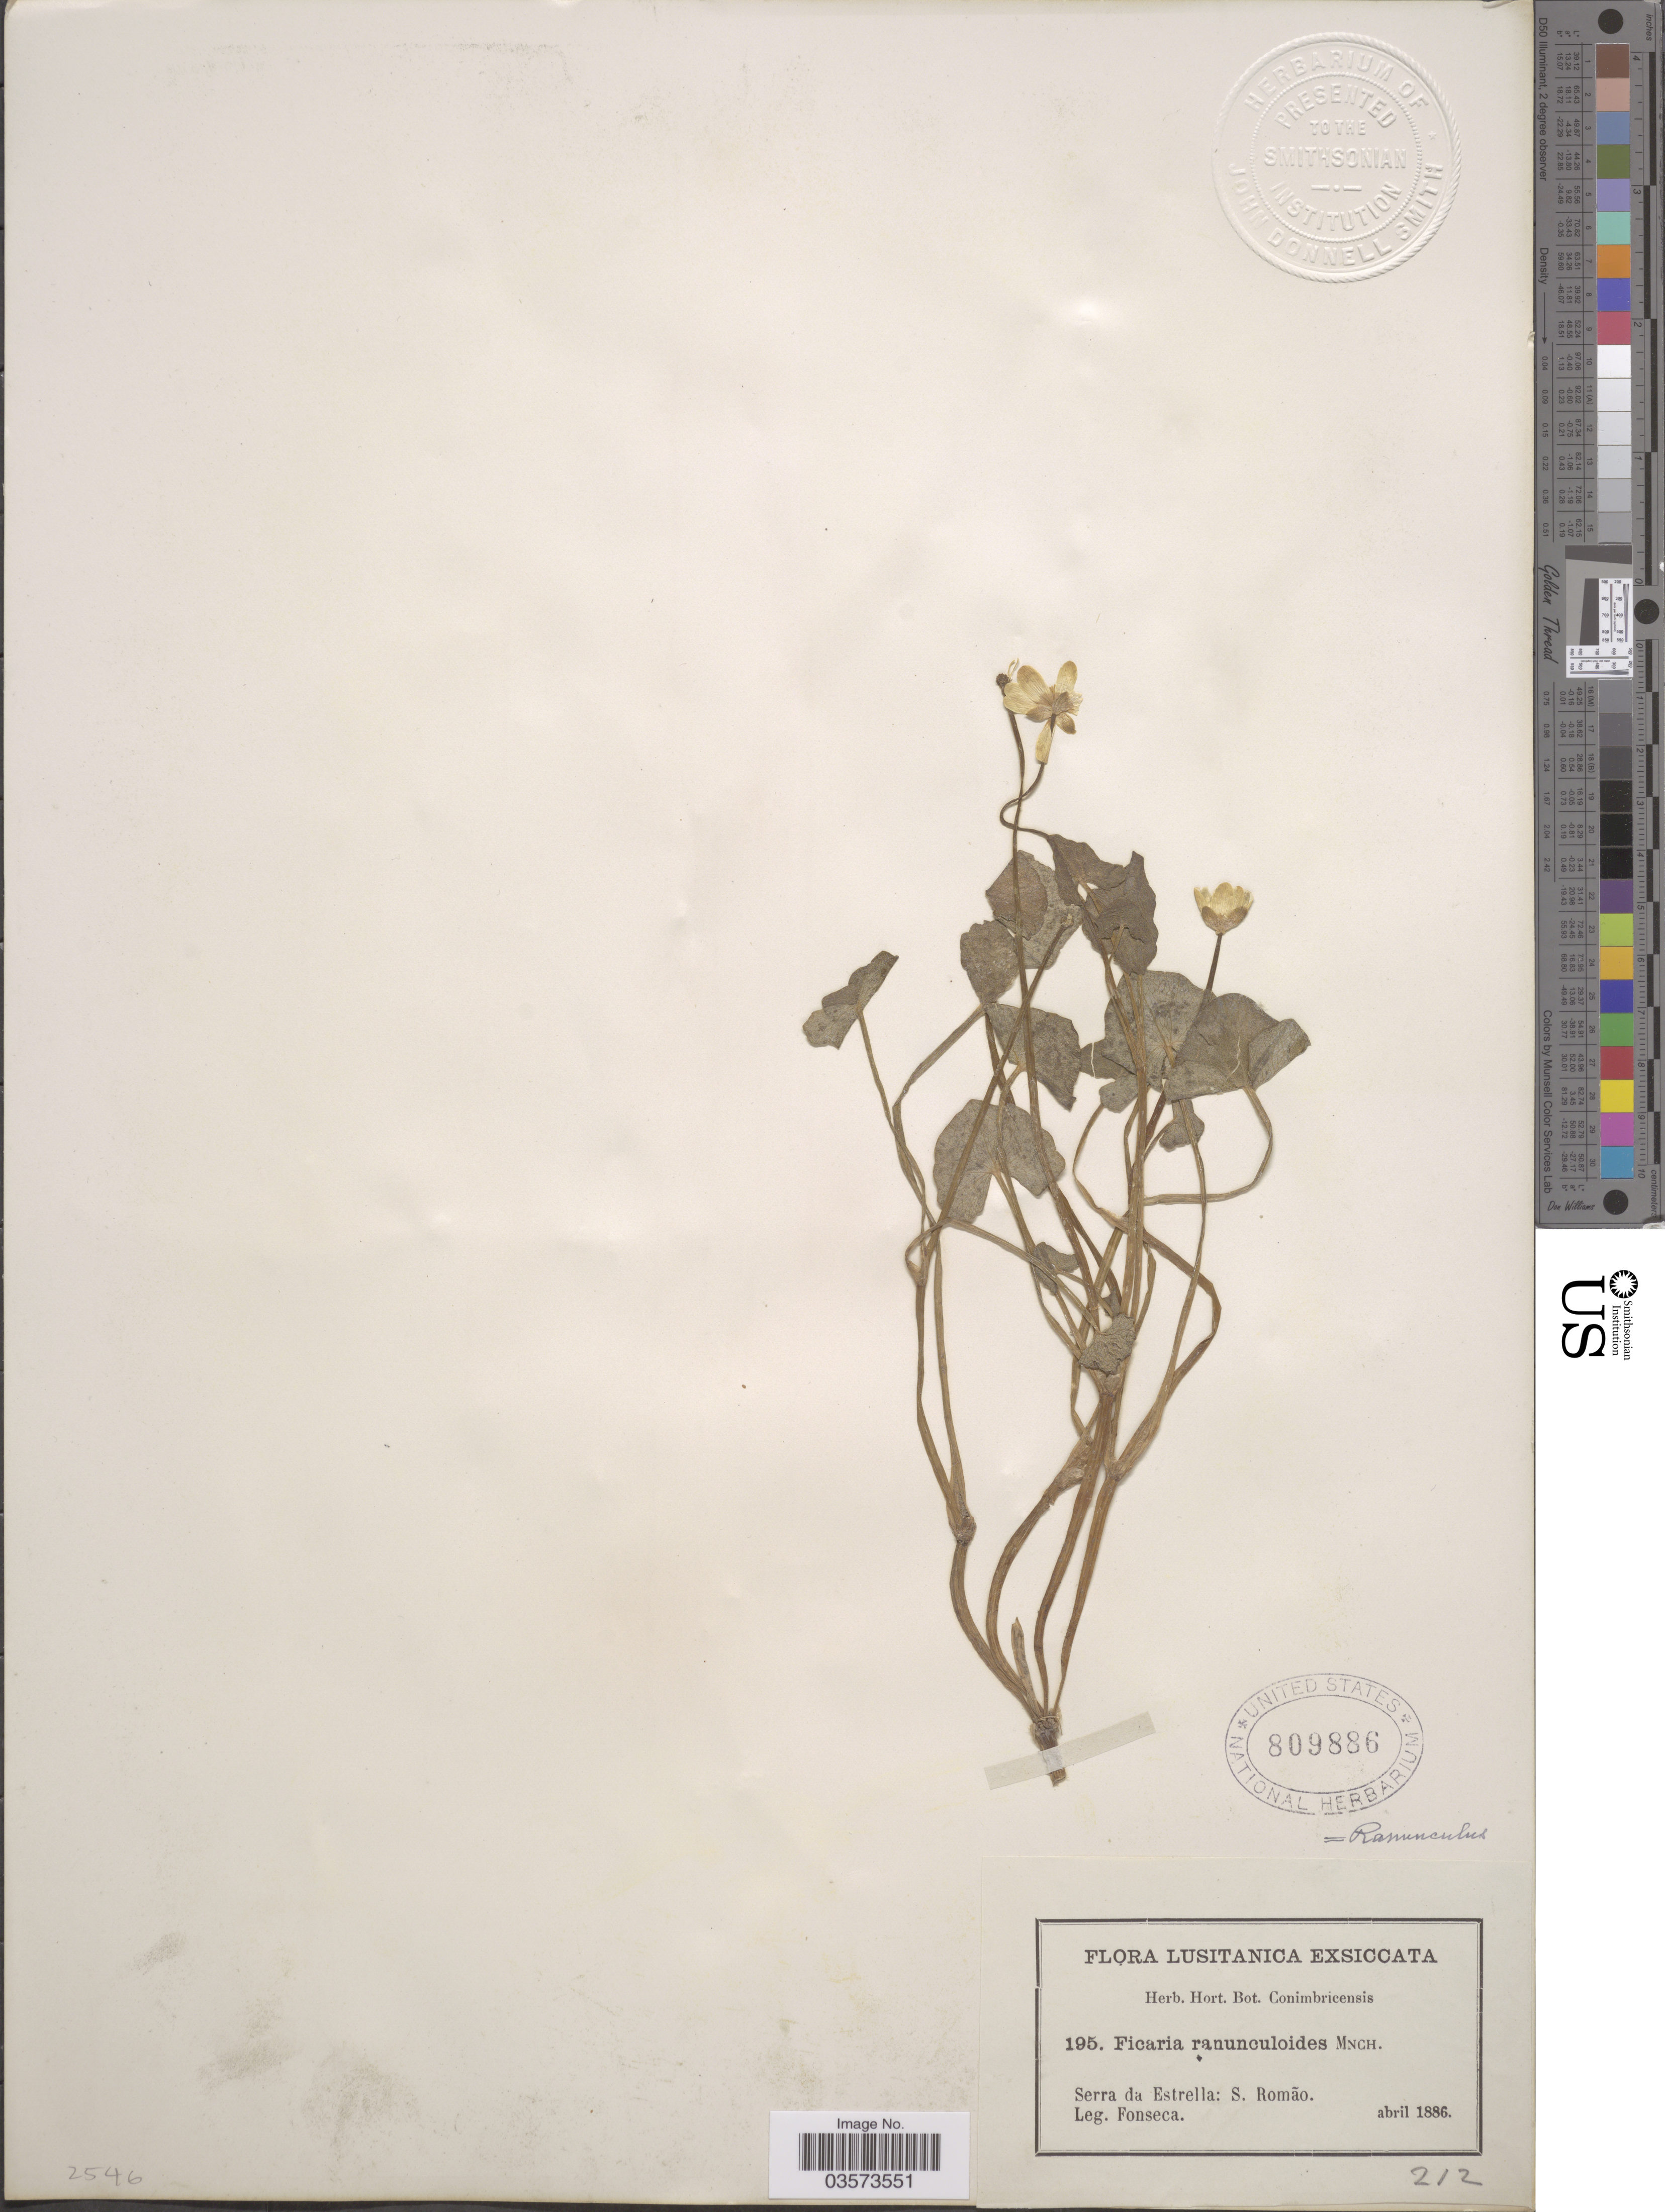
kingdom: Plantae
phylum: Tracheophyta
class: Magnoliopsida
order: Ranunculales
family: Ranunculaceae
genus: Ficaria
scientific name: Ficaria verna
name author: Huds.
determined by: Strong, M. T., (US), Smithsonian Institution - National Museum of Natural History (UNITED STATES)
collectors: -. Fonseca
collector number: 195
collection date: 1886-04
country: Portugal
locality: Lusitanica. Serra da Estrella: S. Romão.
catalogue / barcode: US 809886